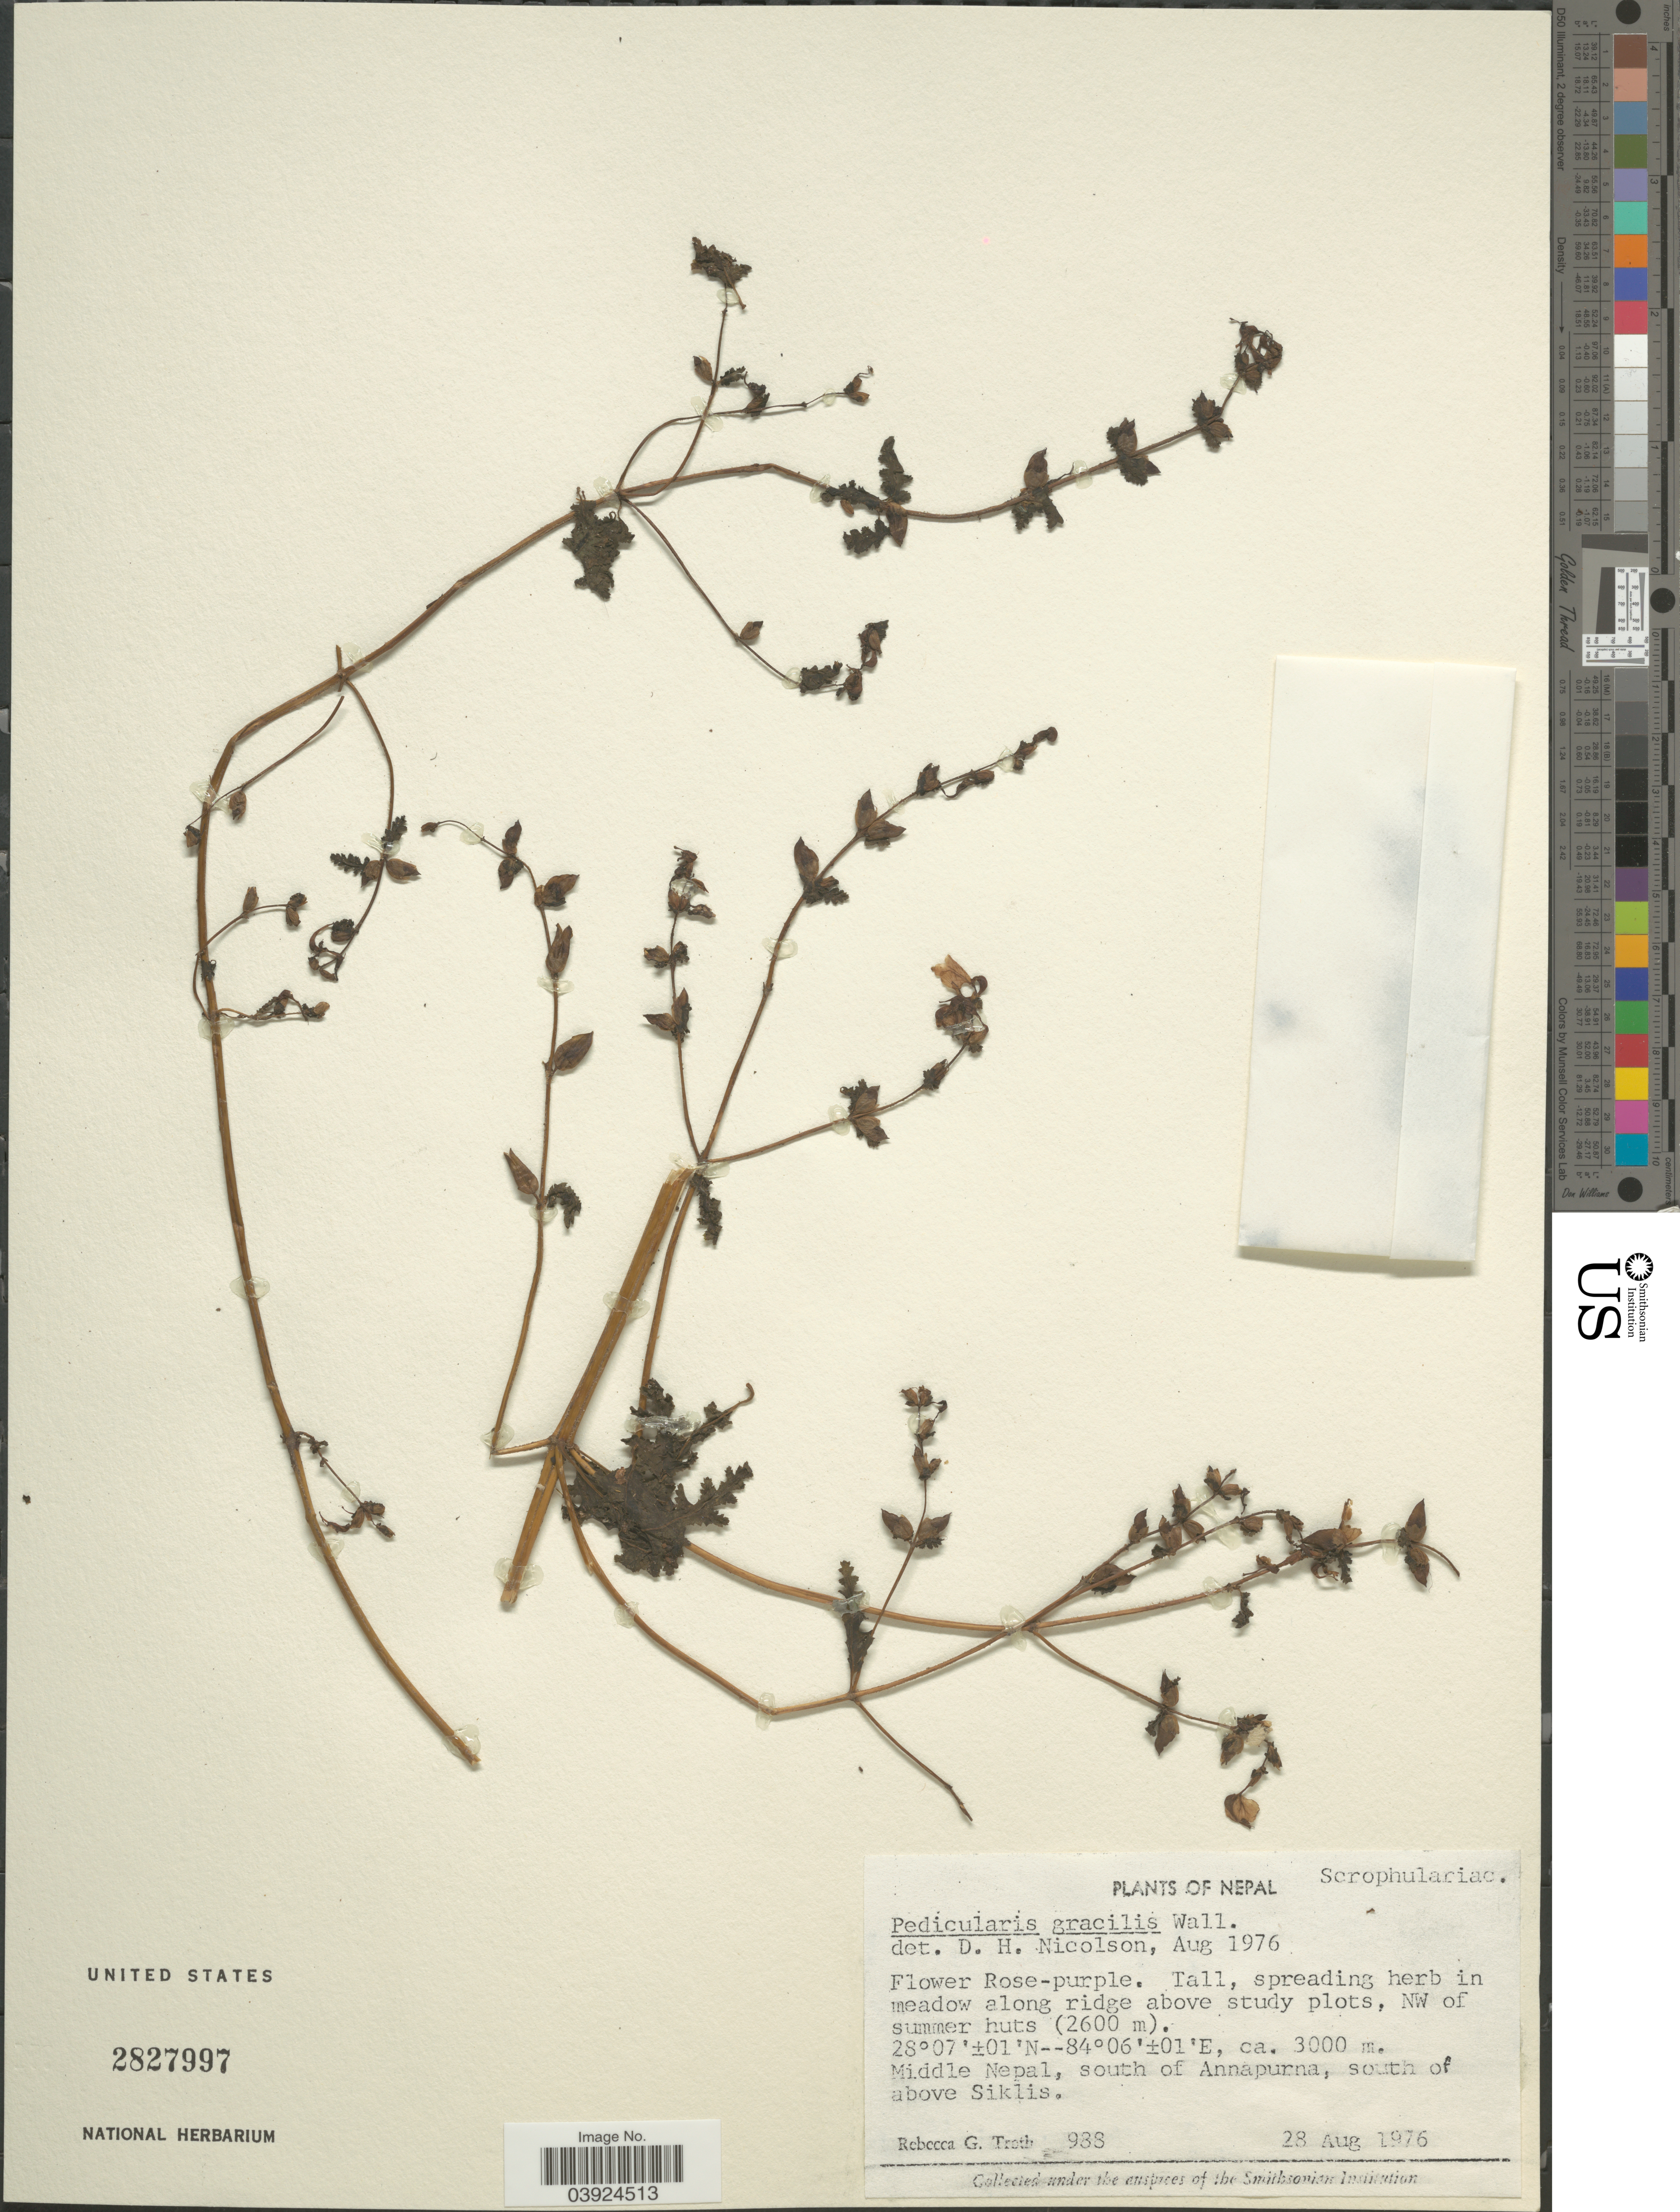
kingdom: Plantae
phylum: Tracheophyta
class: Magnoliopsida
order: Lamiales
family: Orobanchaceae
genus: Pedicularis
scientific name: Pedicularis gracilis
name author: Wall. ex Benth.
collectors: R. Troth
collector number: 988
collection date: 1976-08-28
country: Nepal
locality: In meadow along ridge above study plots, NW of summer huts (2600 m). Middle Nepal, south of Annapurna, south of above Siklis.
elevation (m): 3000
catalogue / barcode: US 2827997